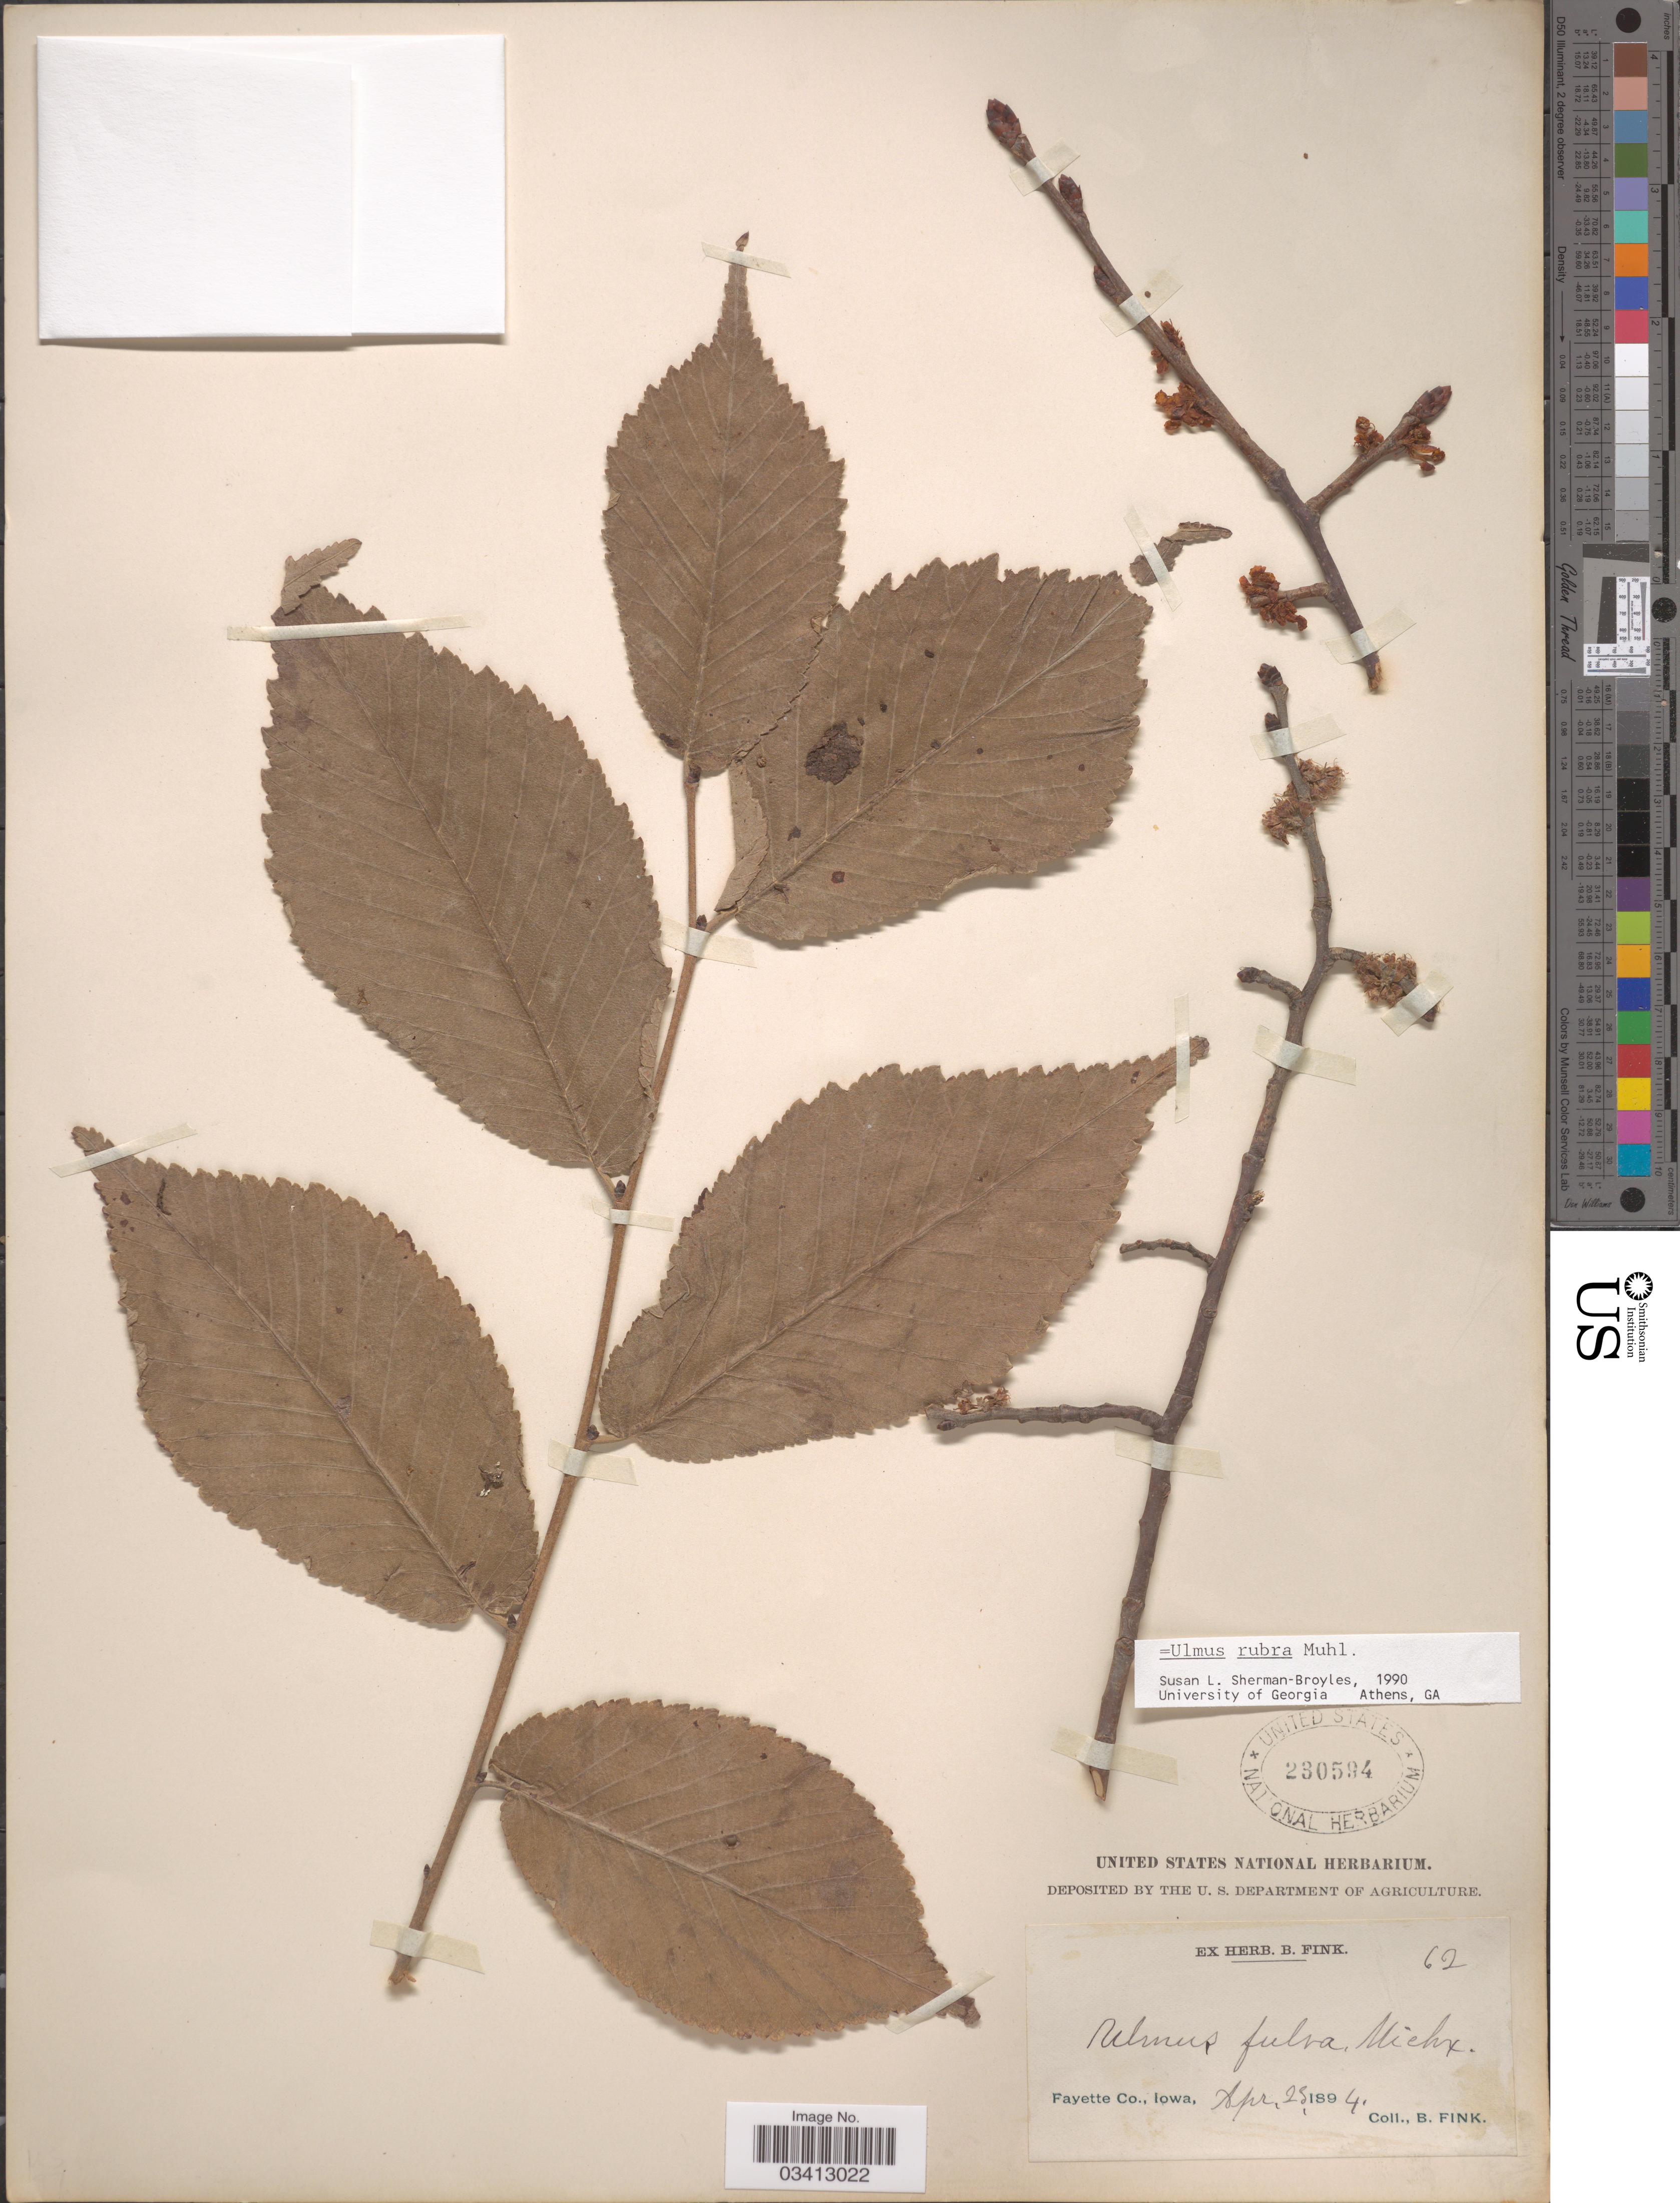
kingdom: Plantae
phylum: Tracheophyta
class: Magnoliopsida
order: Rosales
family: Ulmaceae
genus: Ulmus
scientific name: Ulmus rubra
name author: Muhl.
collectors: B. Fink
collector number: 62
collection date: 1894-04-23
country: United States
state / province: Iowa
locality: Fayette Co.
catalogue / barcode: US 230594